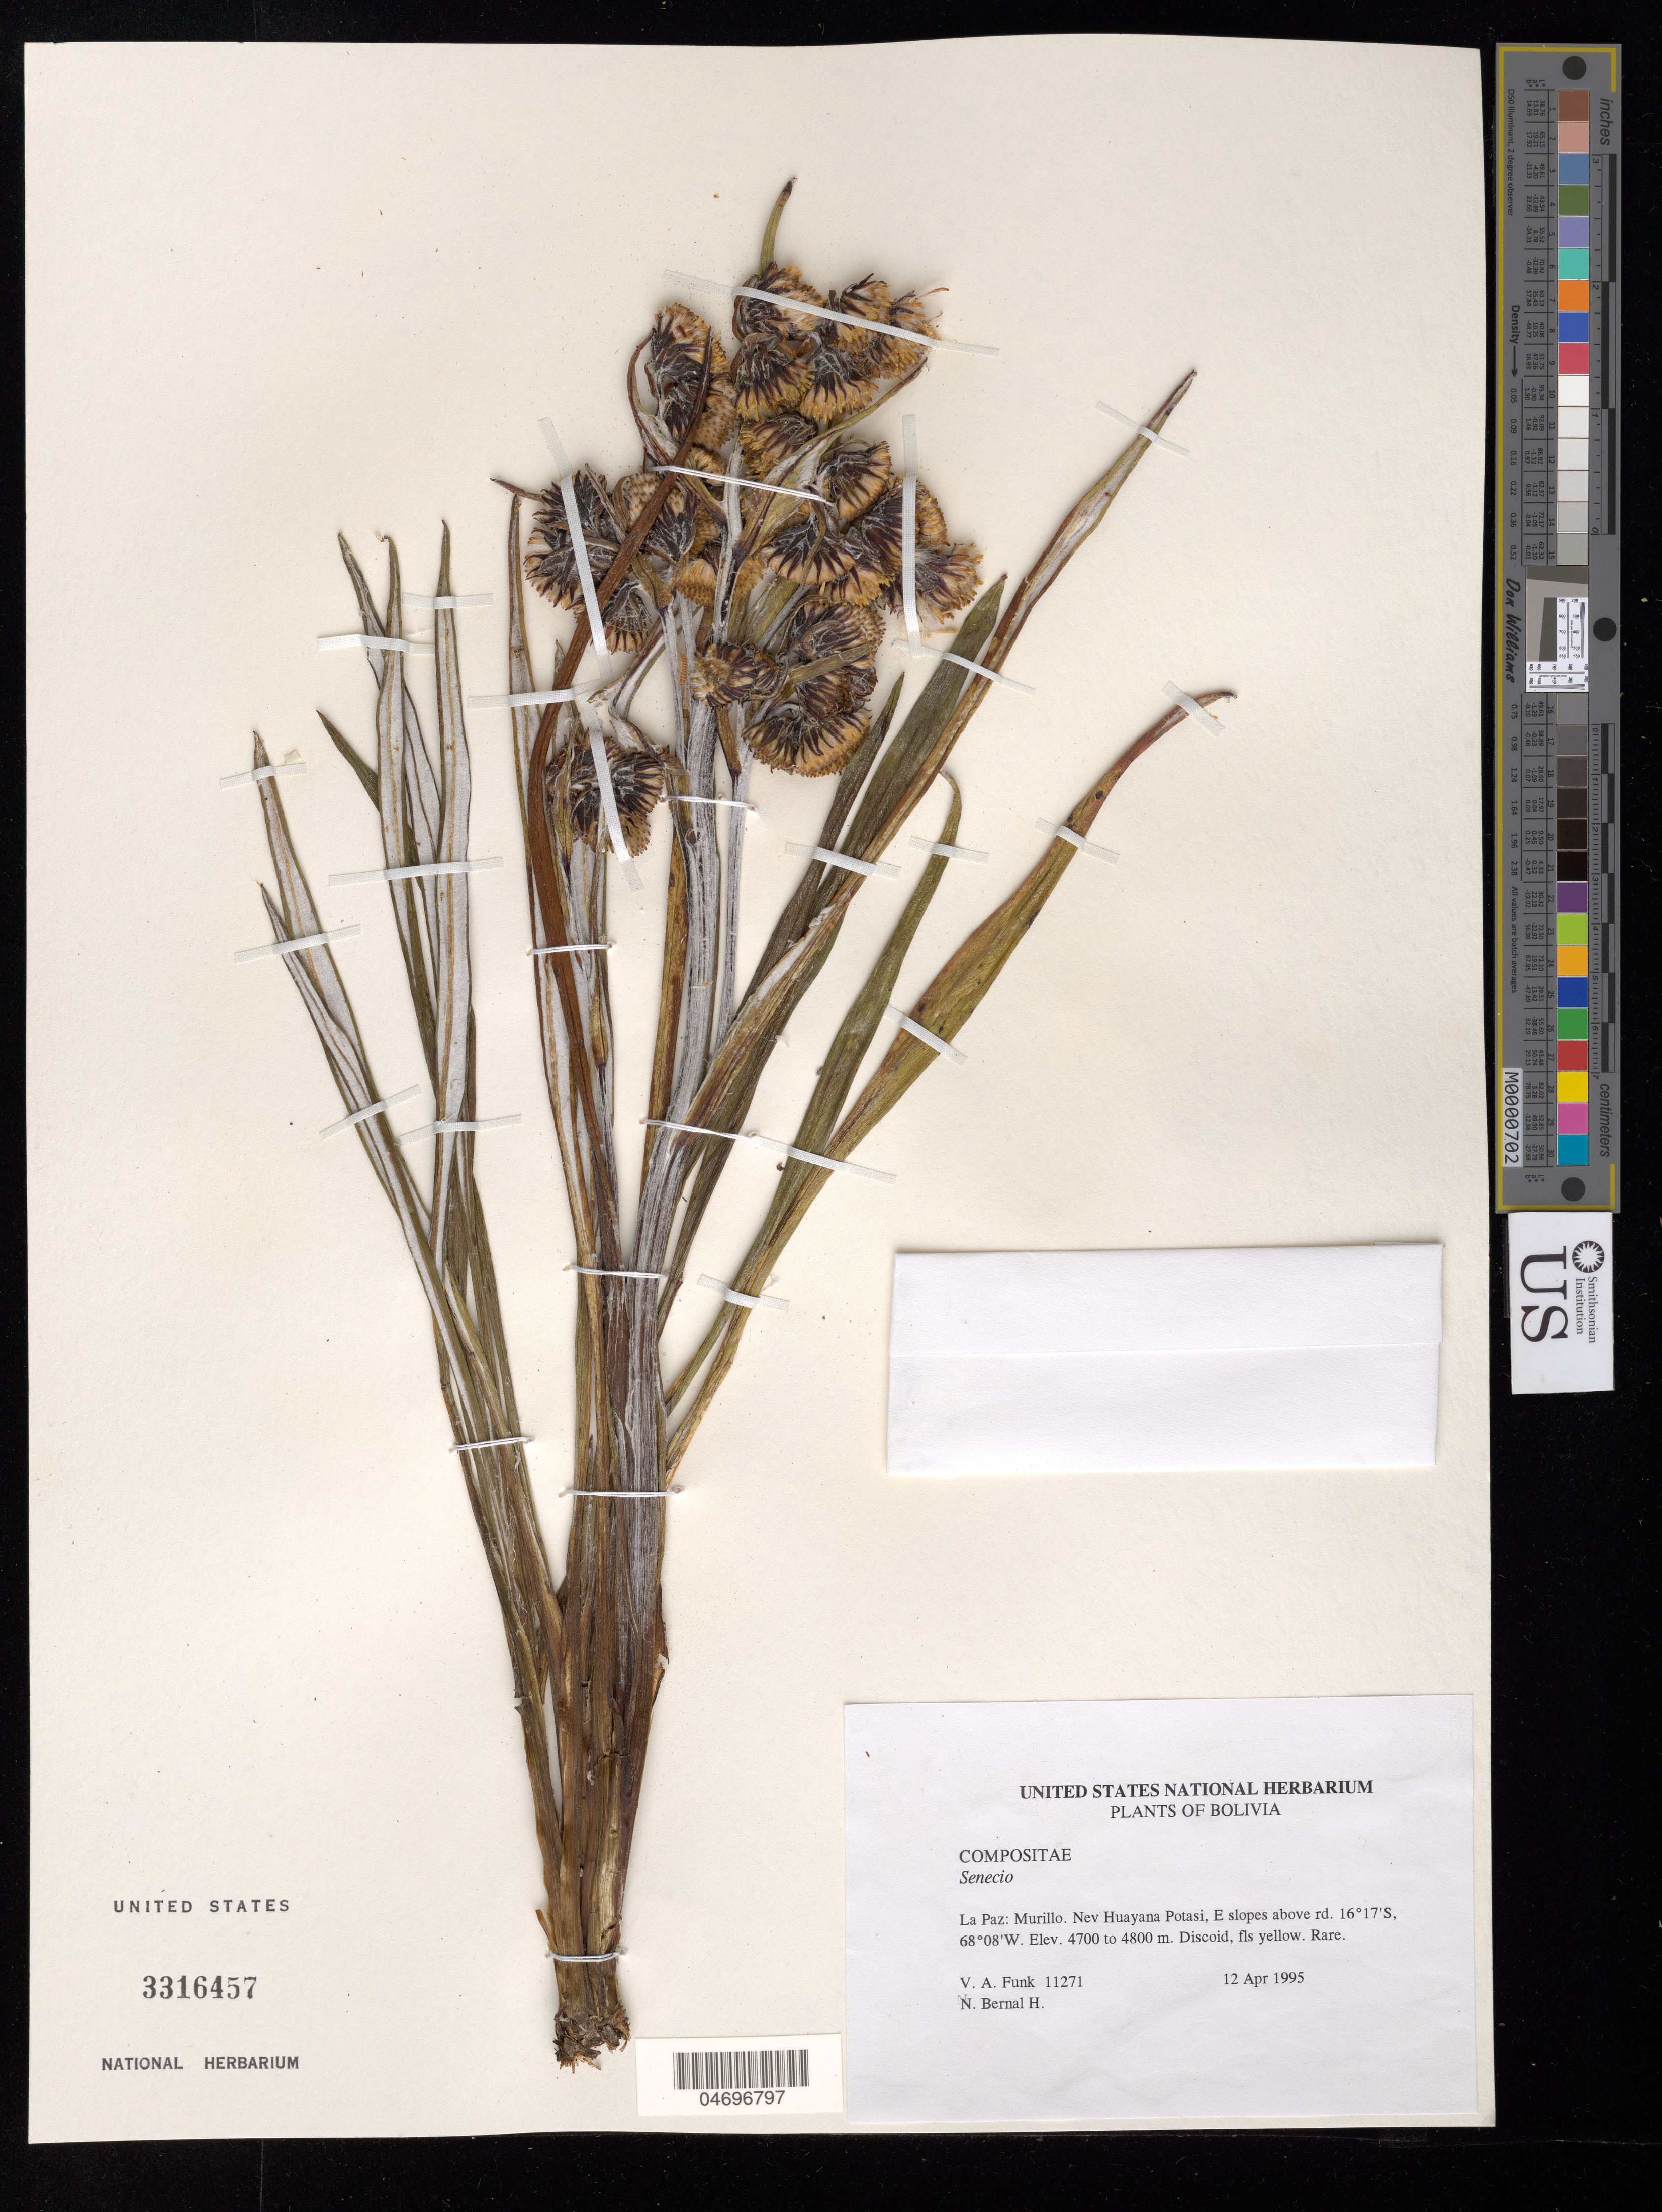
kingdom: Plantae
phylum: Tracheophyta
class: Magnoliopsida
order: Asterales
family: Asteraceae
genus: Senecio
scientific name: Senecio sp.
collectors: V. Funk & N. Bernal H.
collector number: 11271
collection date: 1995-04-12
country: Bolivia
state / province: La Paz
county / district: Murillo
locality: Nev. Huayana Potasi, E slopes above rd.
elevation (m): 4700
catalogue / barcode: US 3316457